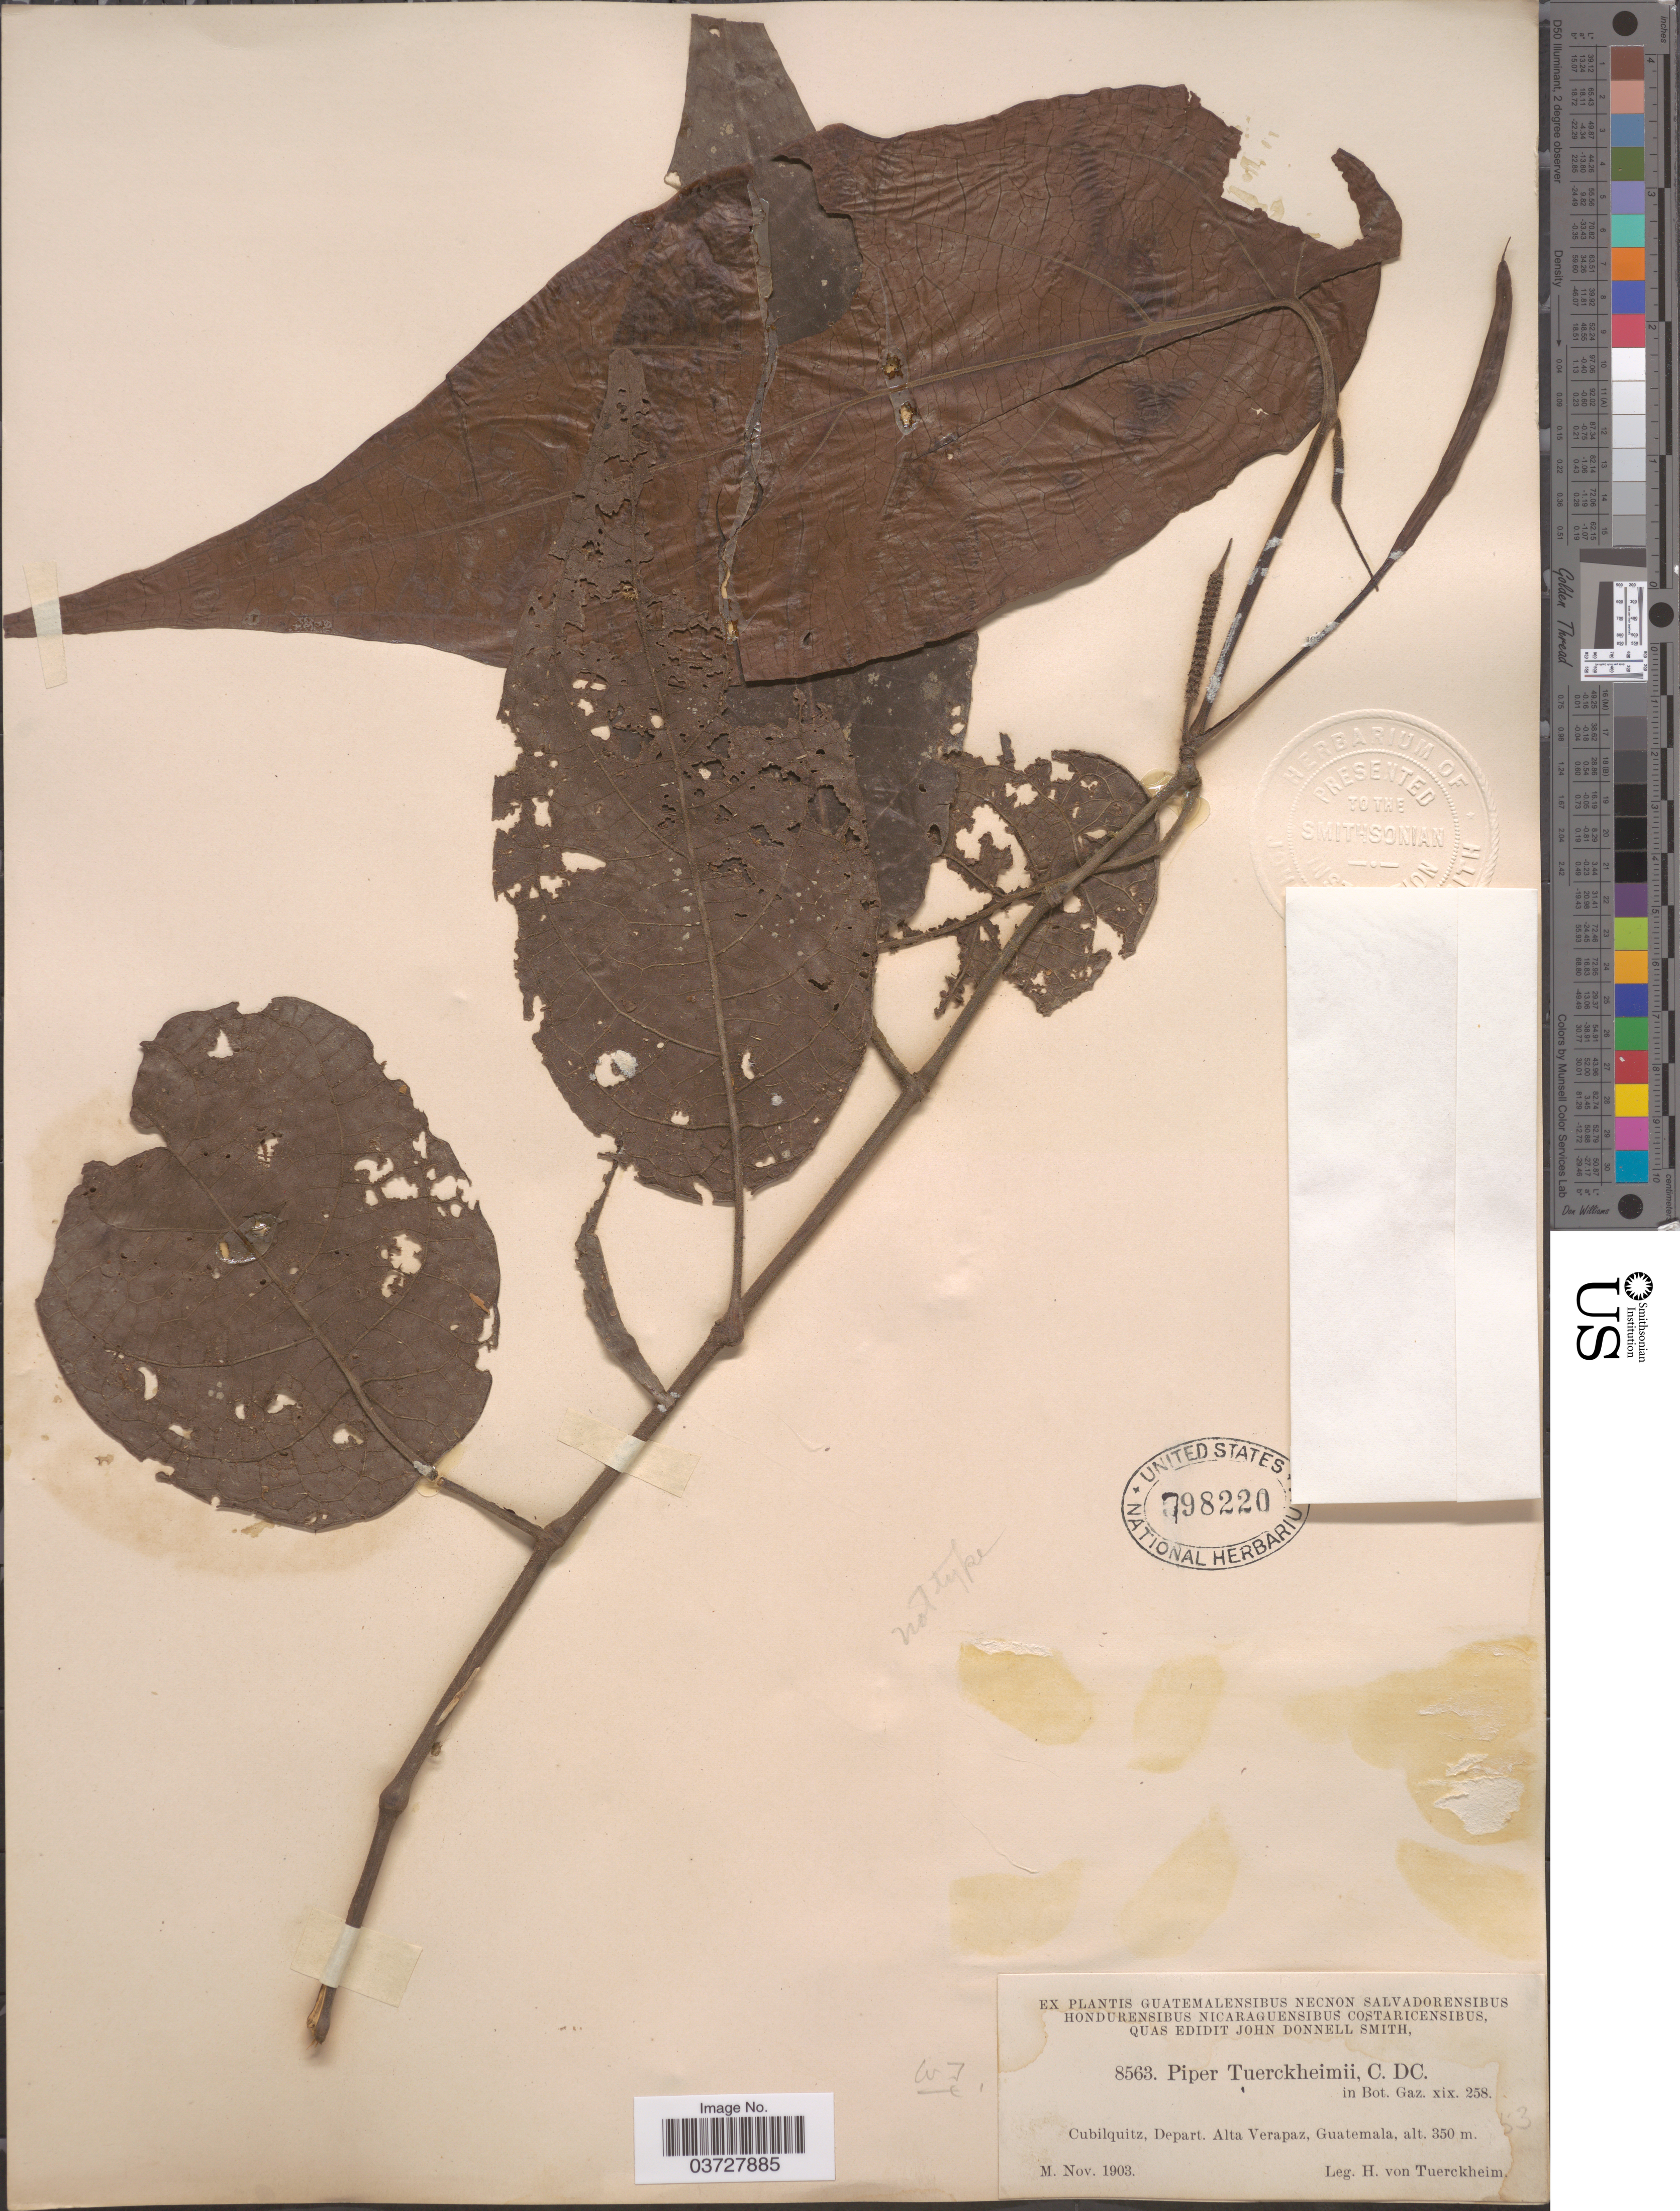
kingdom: Plantae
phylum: Tracheophyta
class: Magnoliopsida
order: Piperales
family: Piperaceae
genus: Piper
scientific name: Piper tuerckheimii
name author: C. DC.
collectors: H. von Türckheim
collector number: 8563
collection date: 1903-11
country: Guatemala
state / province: Alta Verapaz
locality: Cubilquitz, Depart. Alta Verapaz.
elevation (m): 350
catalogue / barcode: US 798220